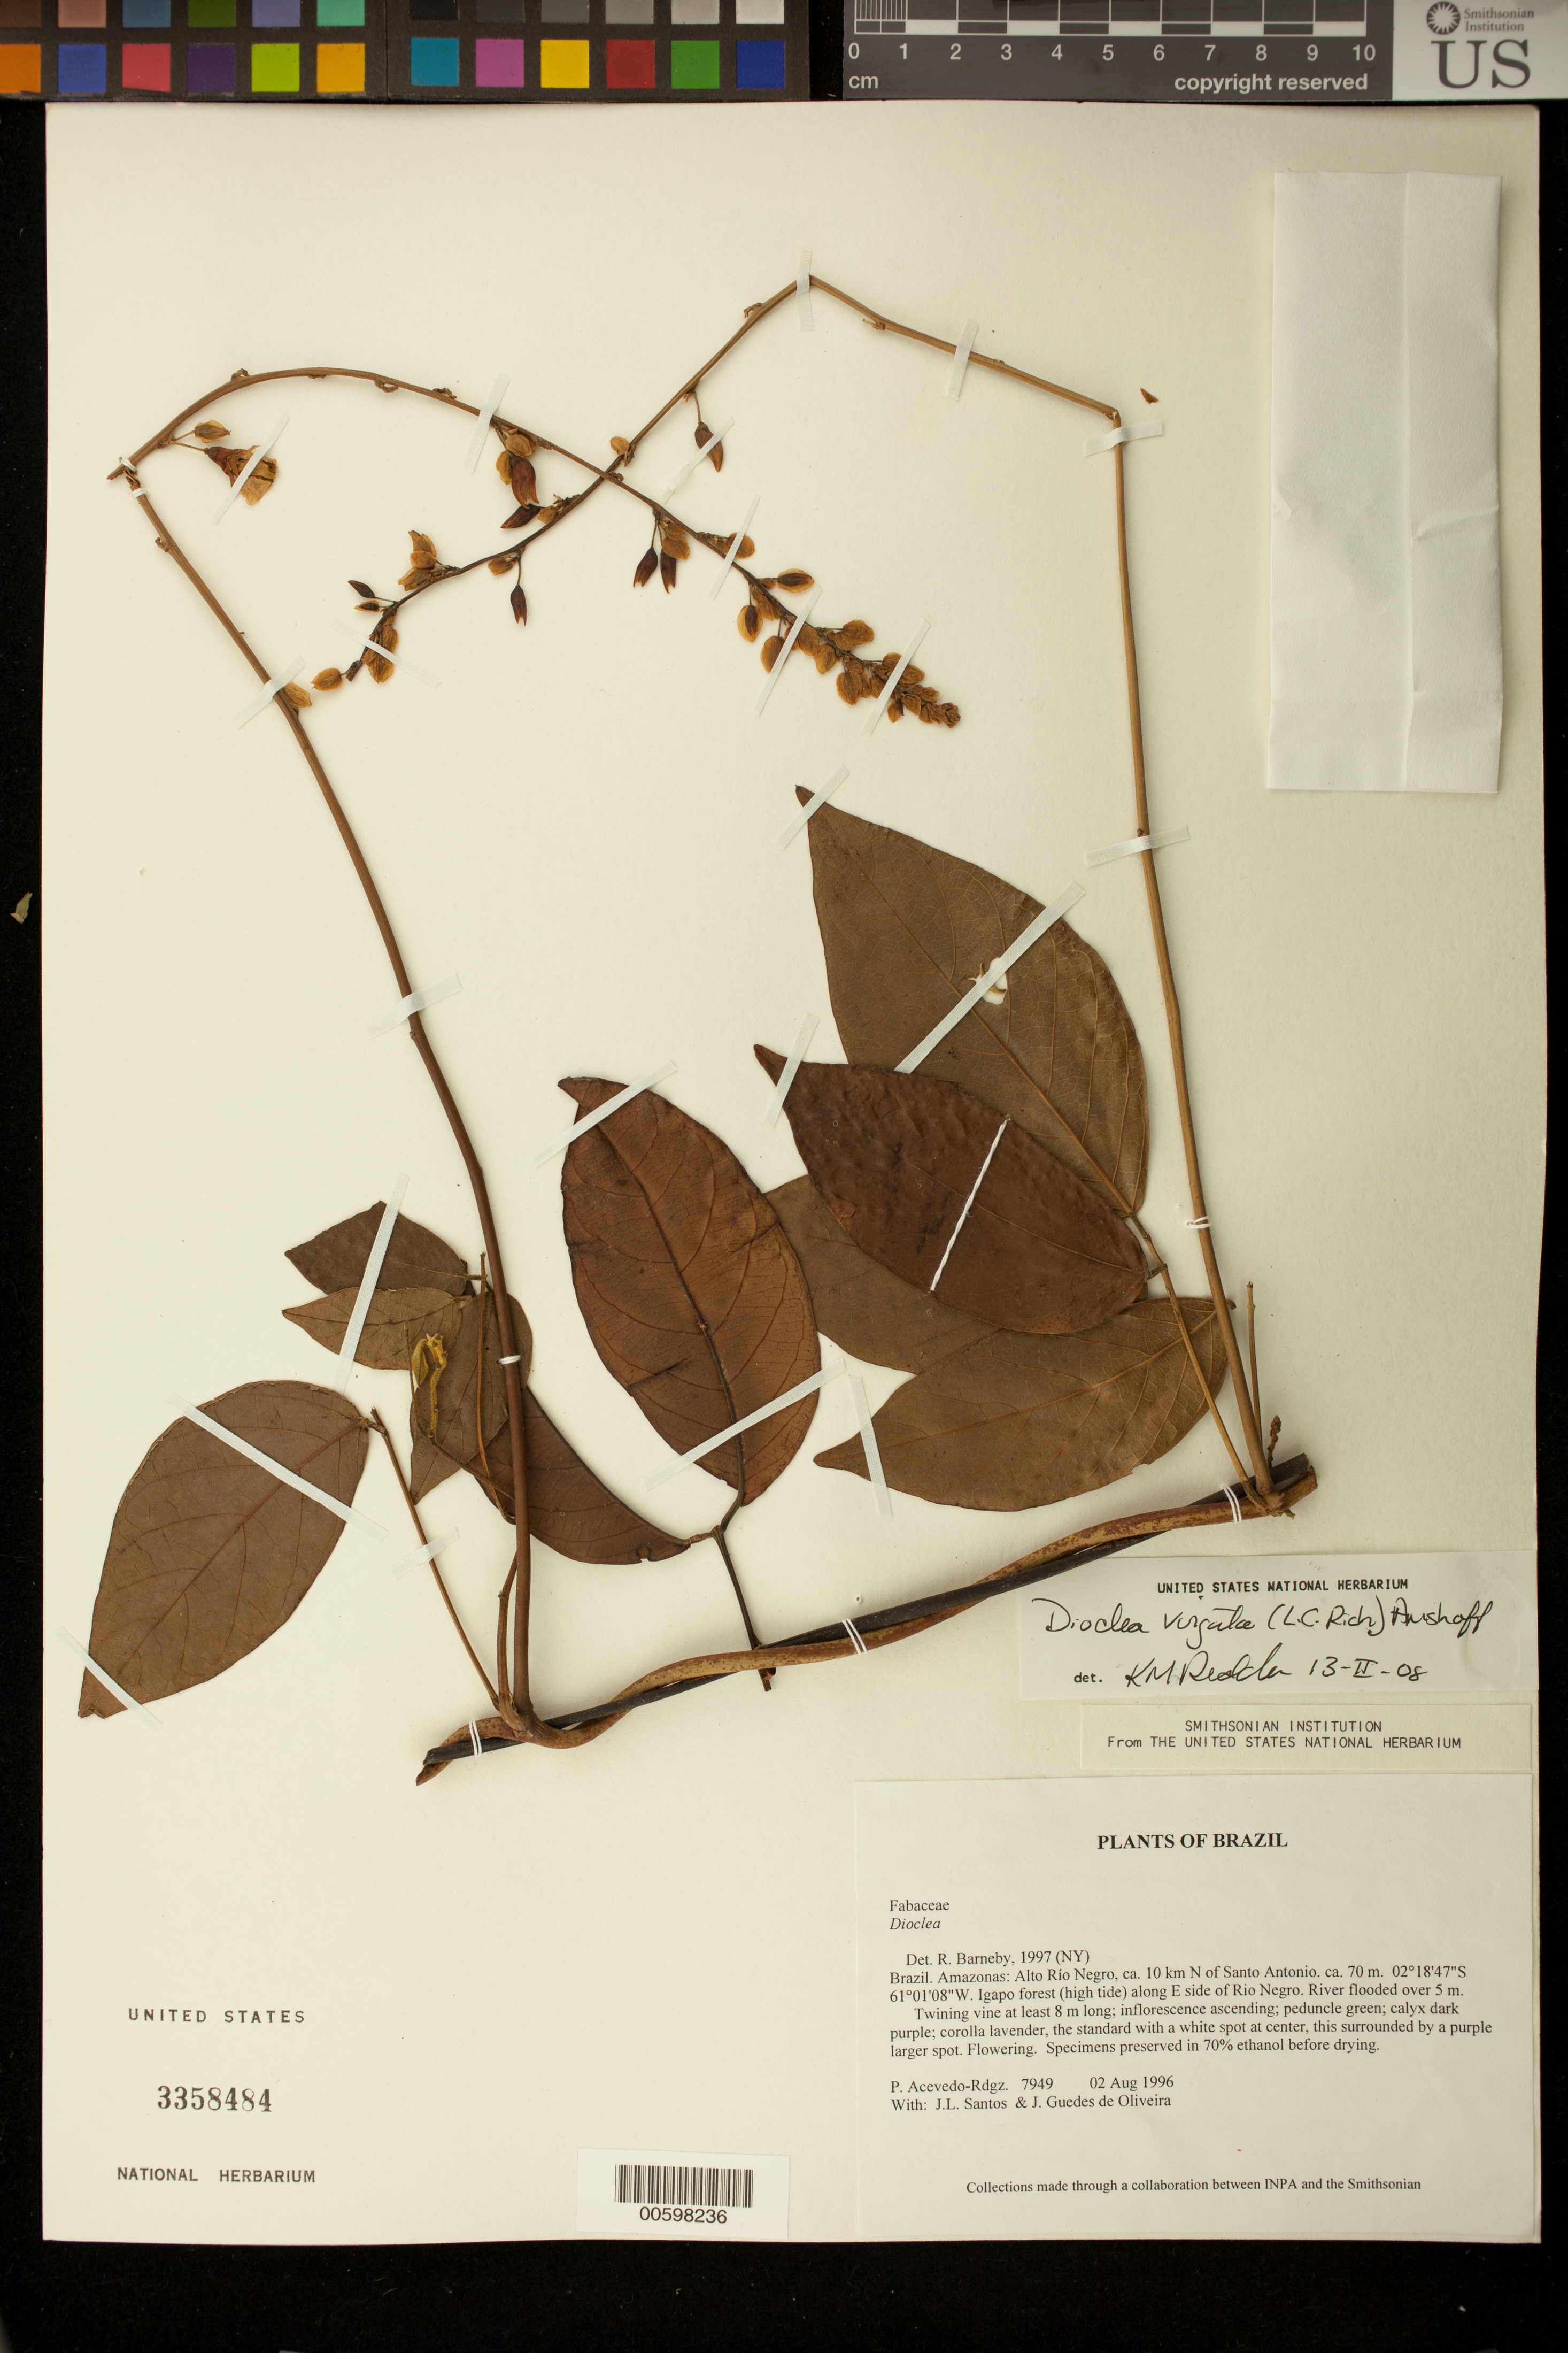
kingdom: Plantae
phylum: Tracheophyta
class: Magnoliopsida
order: Fabales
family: Fabaceae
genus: Dioclea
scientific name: Dioclea virgata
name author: (Rich.) Amshoff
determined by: Redden, K. M.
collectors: P. Acevedo-Rodr., J. L. Santos & J. Guedes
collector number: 7949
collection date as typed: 02 Aug 1996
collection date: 1996-08-02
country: Brazil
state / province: Amazonas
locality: Amazonas: Alto Río Negro, ca. 10 km N of Santo Antonio.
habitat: Igapo forest (high tide) along E side of Rio Negro. River flooded over 5 m.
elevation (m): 70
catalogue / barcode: US 3358484